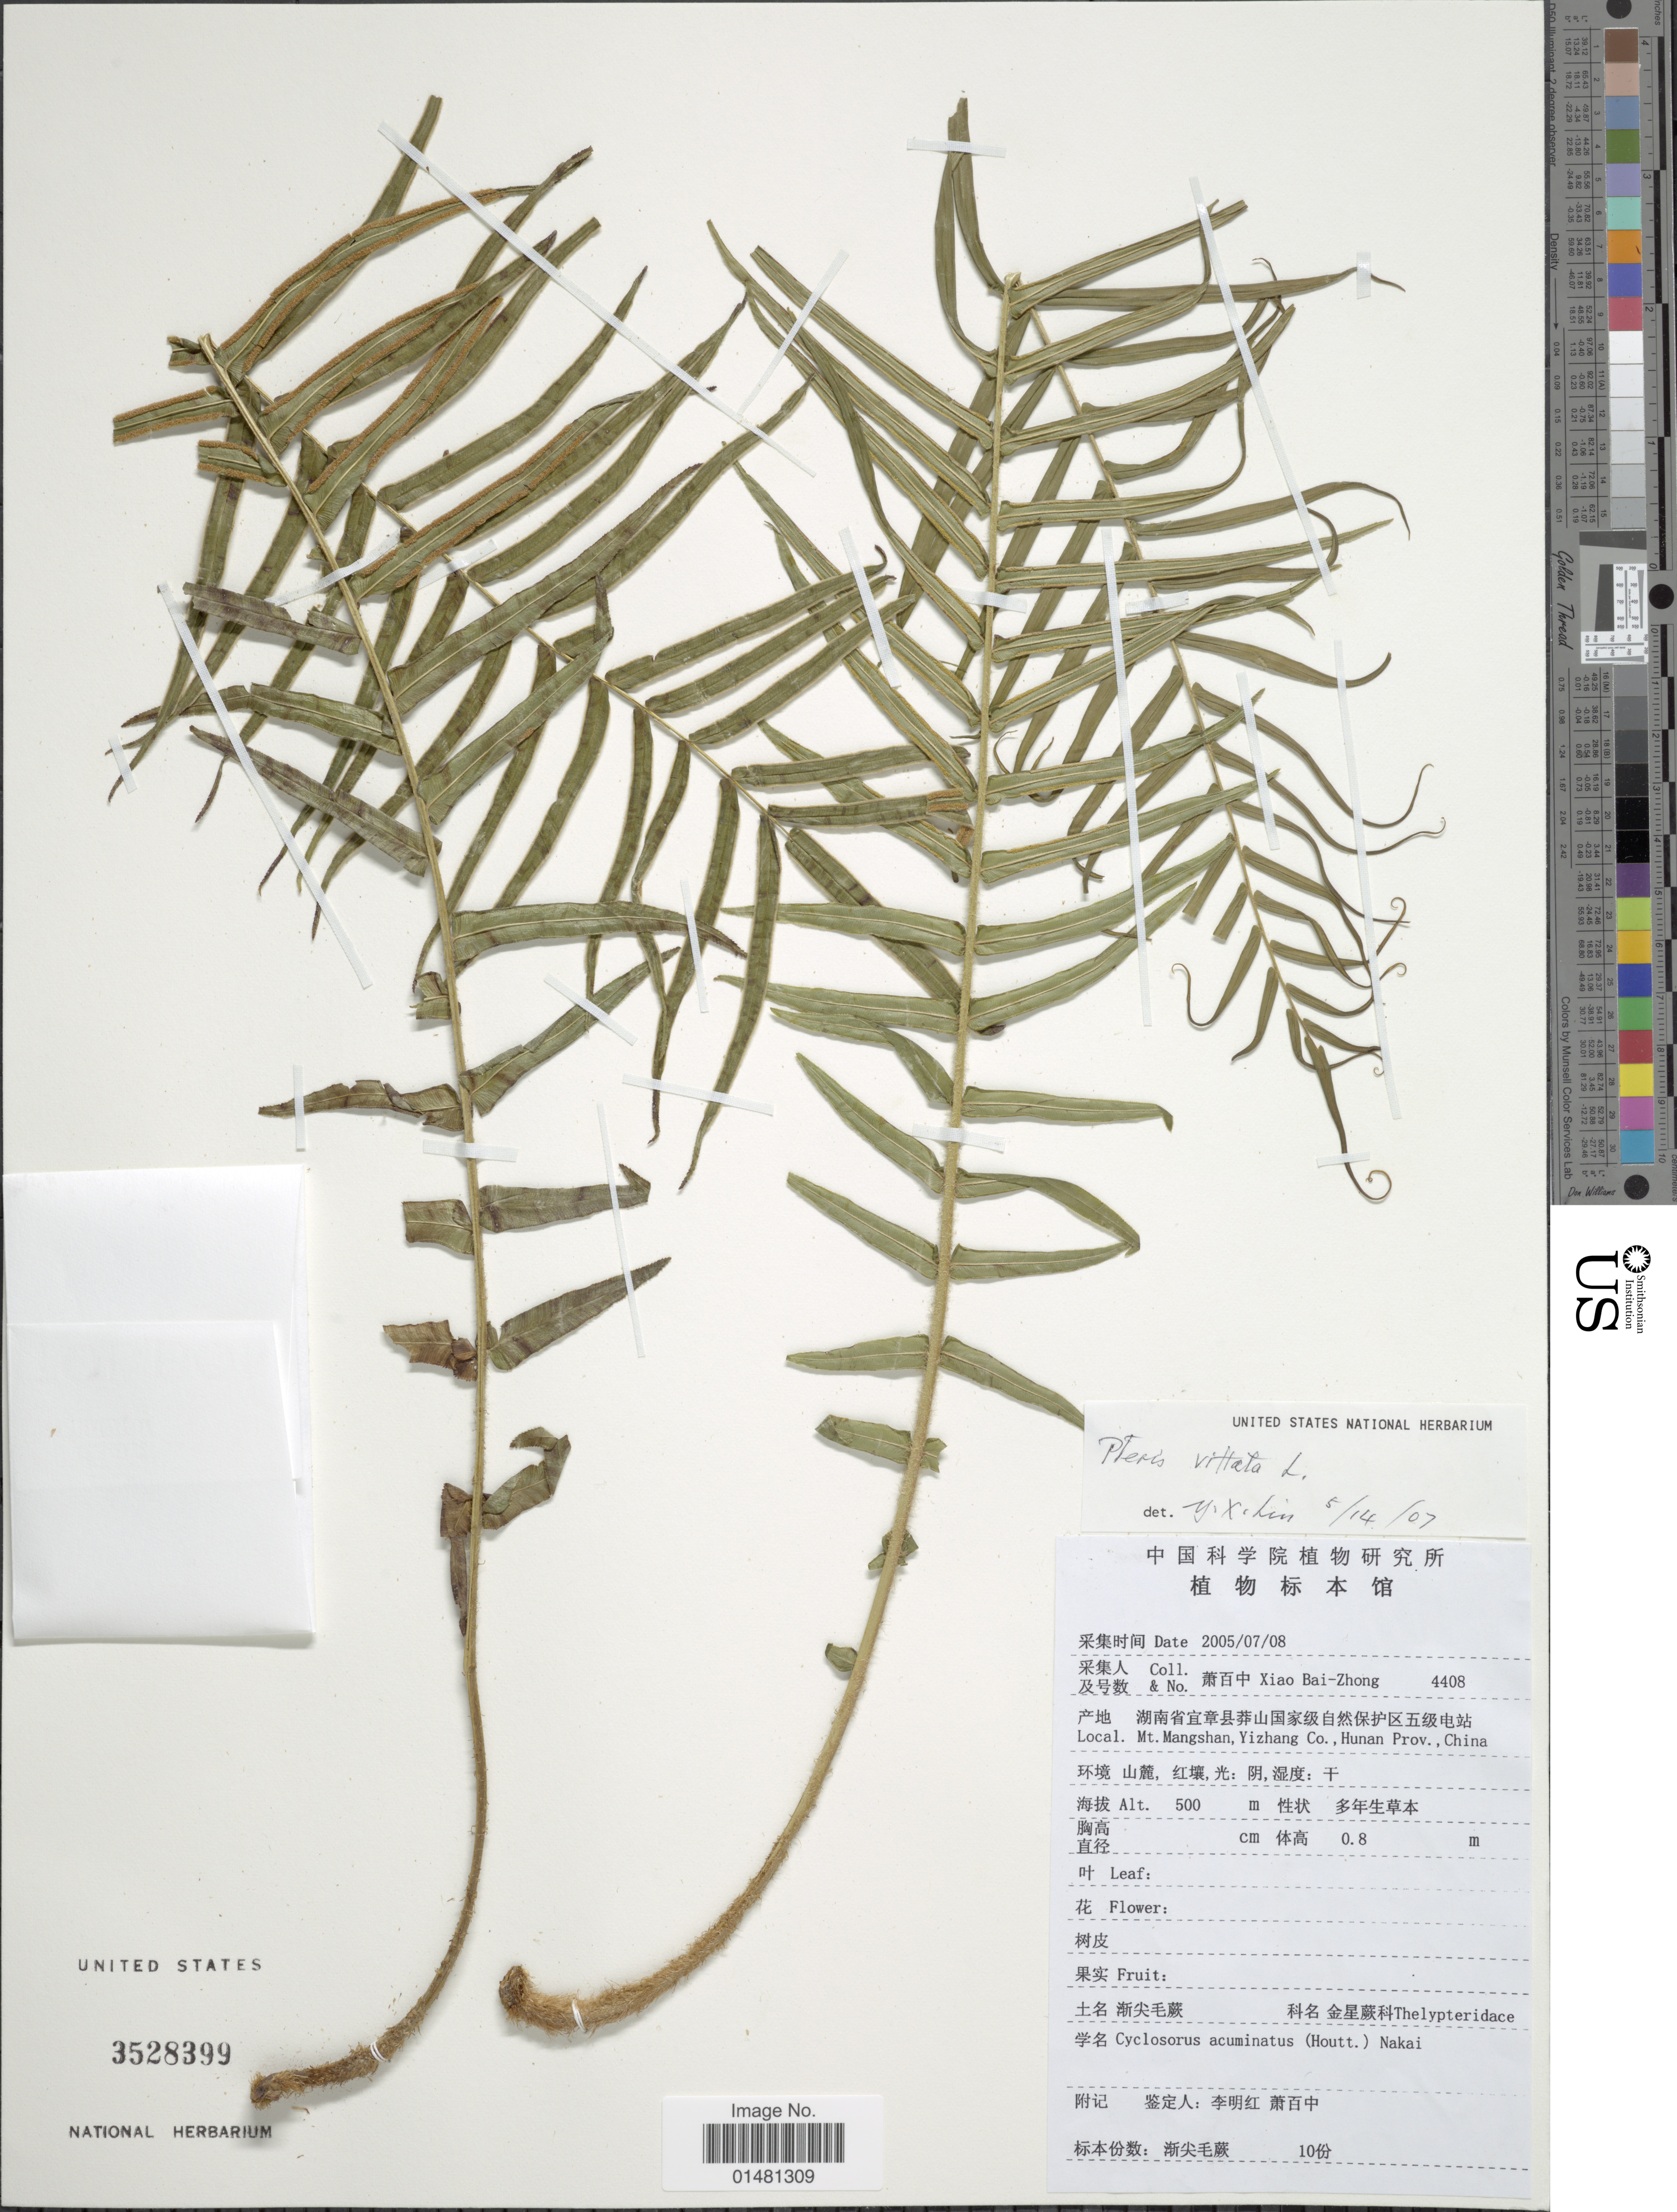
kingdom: Plantae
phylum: Tracheophyta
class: Polypodiopsida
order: Polypodiales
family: Pteridaceae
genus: Pteris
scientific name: Pteris vittata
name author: L.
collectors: B. Z. Xiao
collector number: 4408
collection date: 2005-07-08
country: China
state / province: Hunan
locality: Mt Mangshan, Yinzhang Co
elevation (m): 500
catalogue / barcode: US 3528399